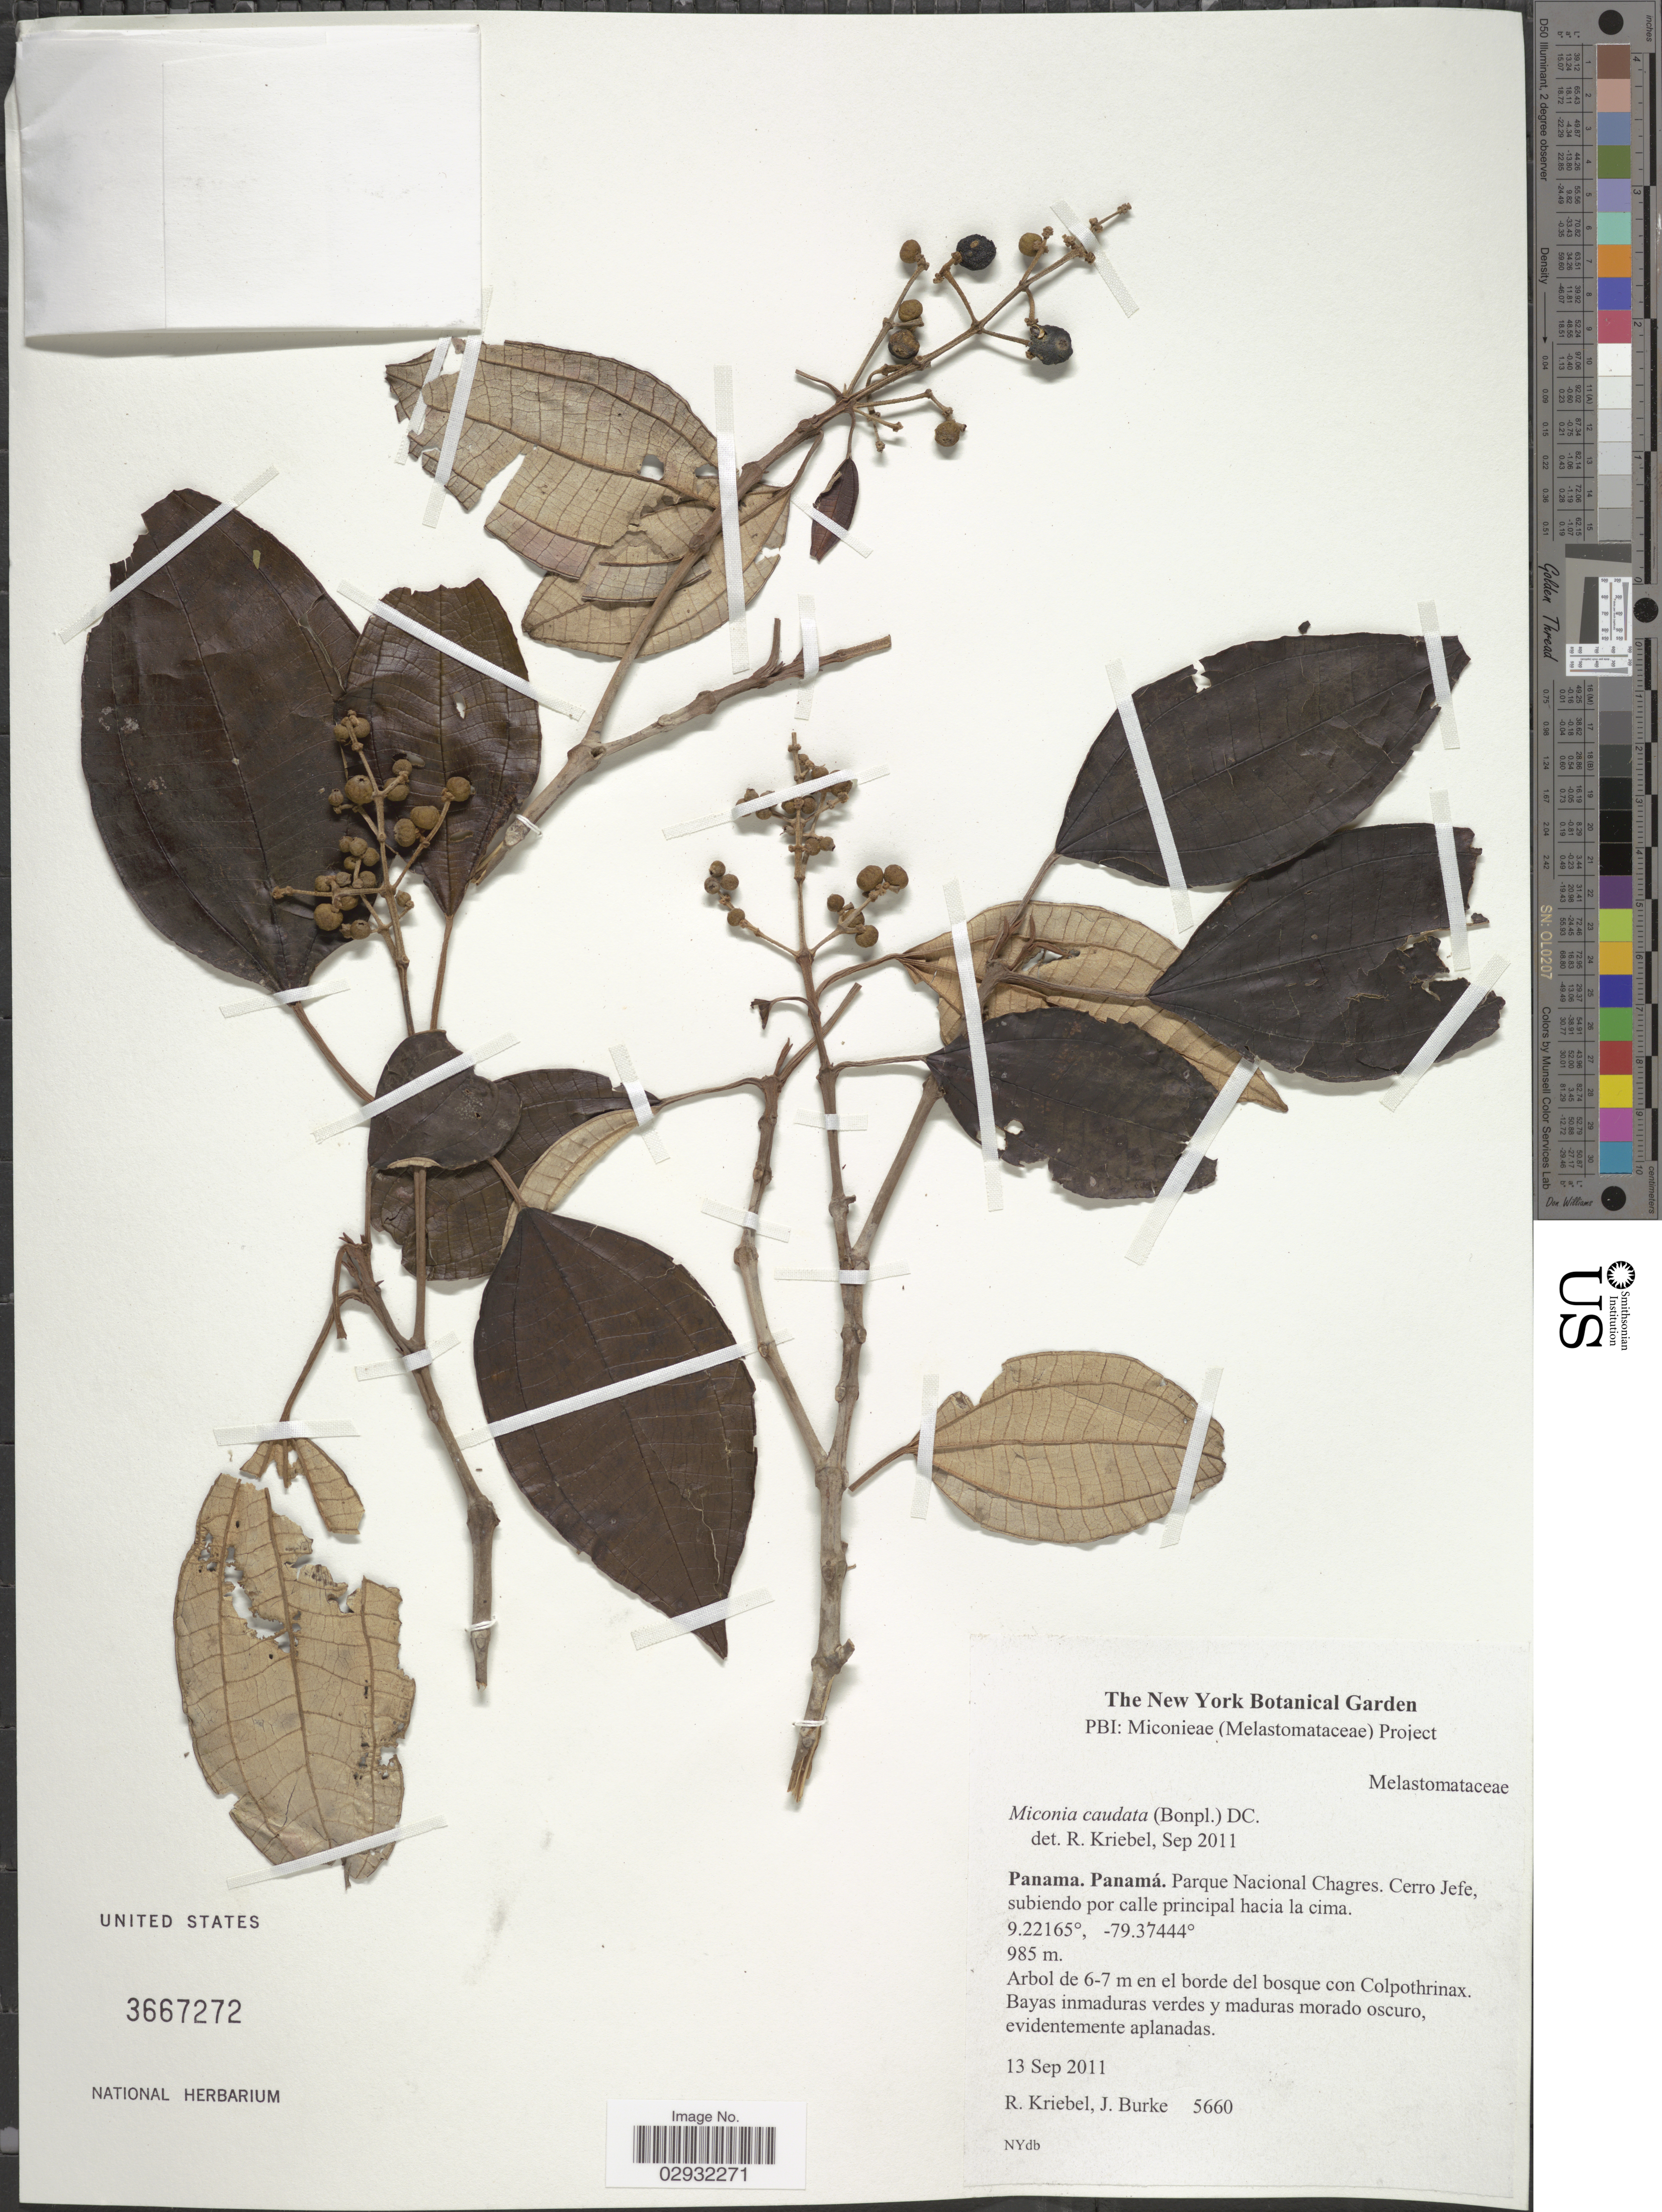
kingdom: Plantae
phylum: Tracheophyta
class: Magnoliopsida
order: Myrtales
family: Melastomataceae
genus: Miconia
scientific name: Miconia caudata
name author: (Bonpl.) DC.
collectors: R. Kriebel & J. Burke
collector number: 5660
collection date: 2011-09-13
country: Panama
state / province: Panamá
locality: Parque Nacional Chagres. Cerro Jefe, subiendo por calle principal hacia la cima.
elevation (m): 985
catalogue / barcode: US 3667272